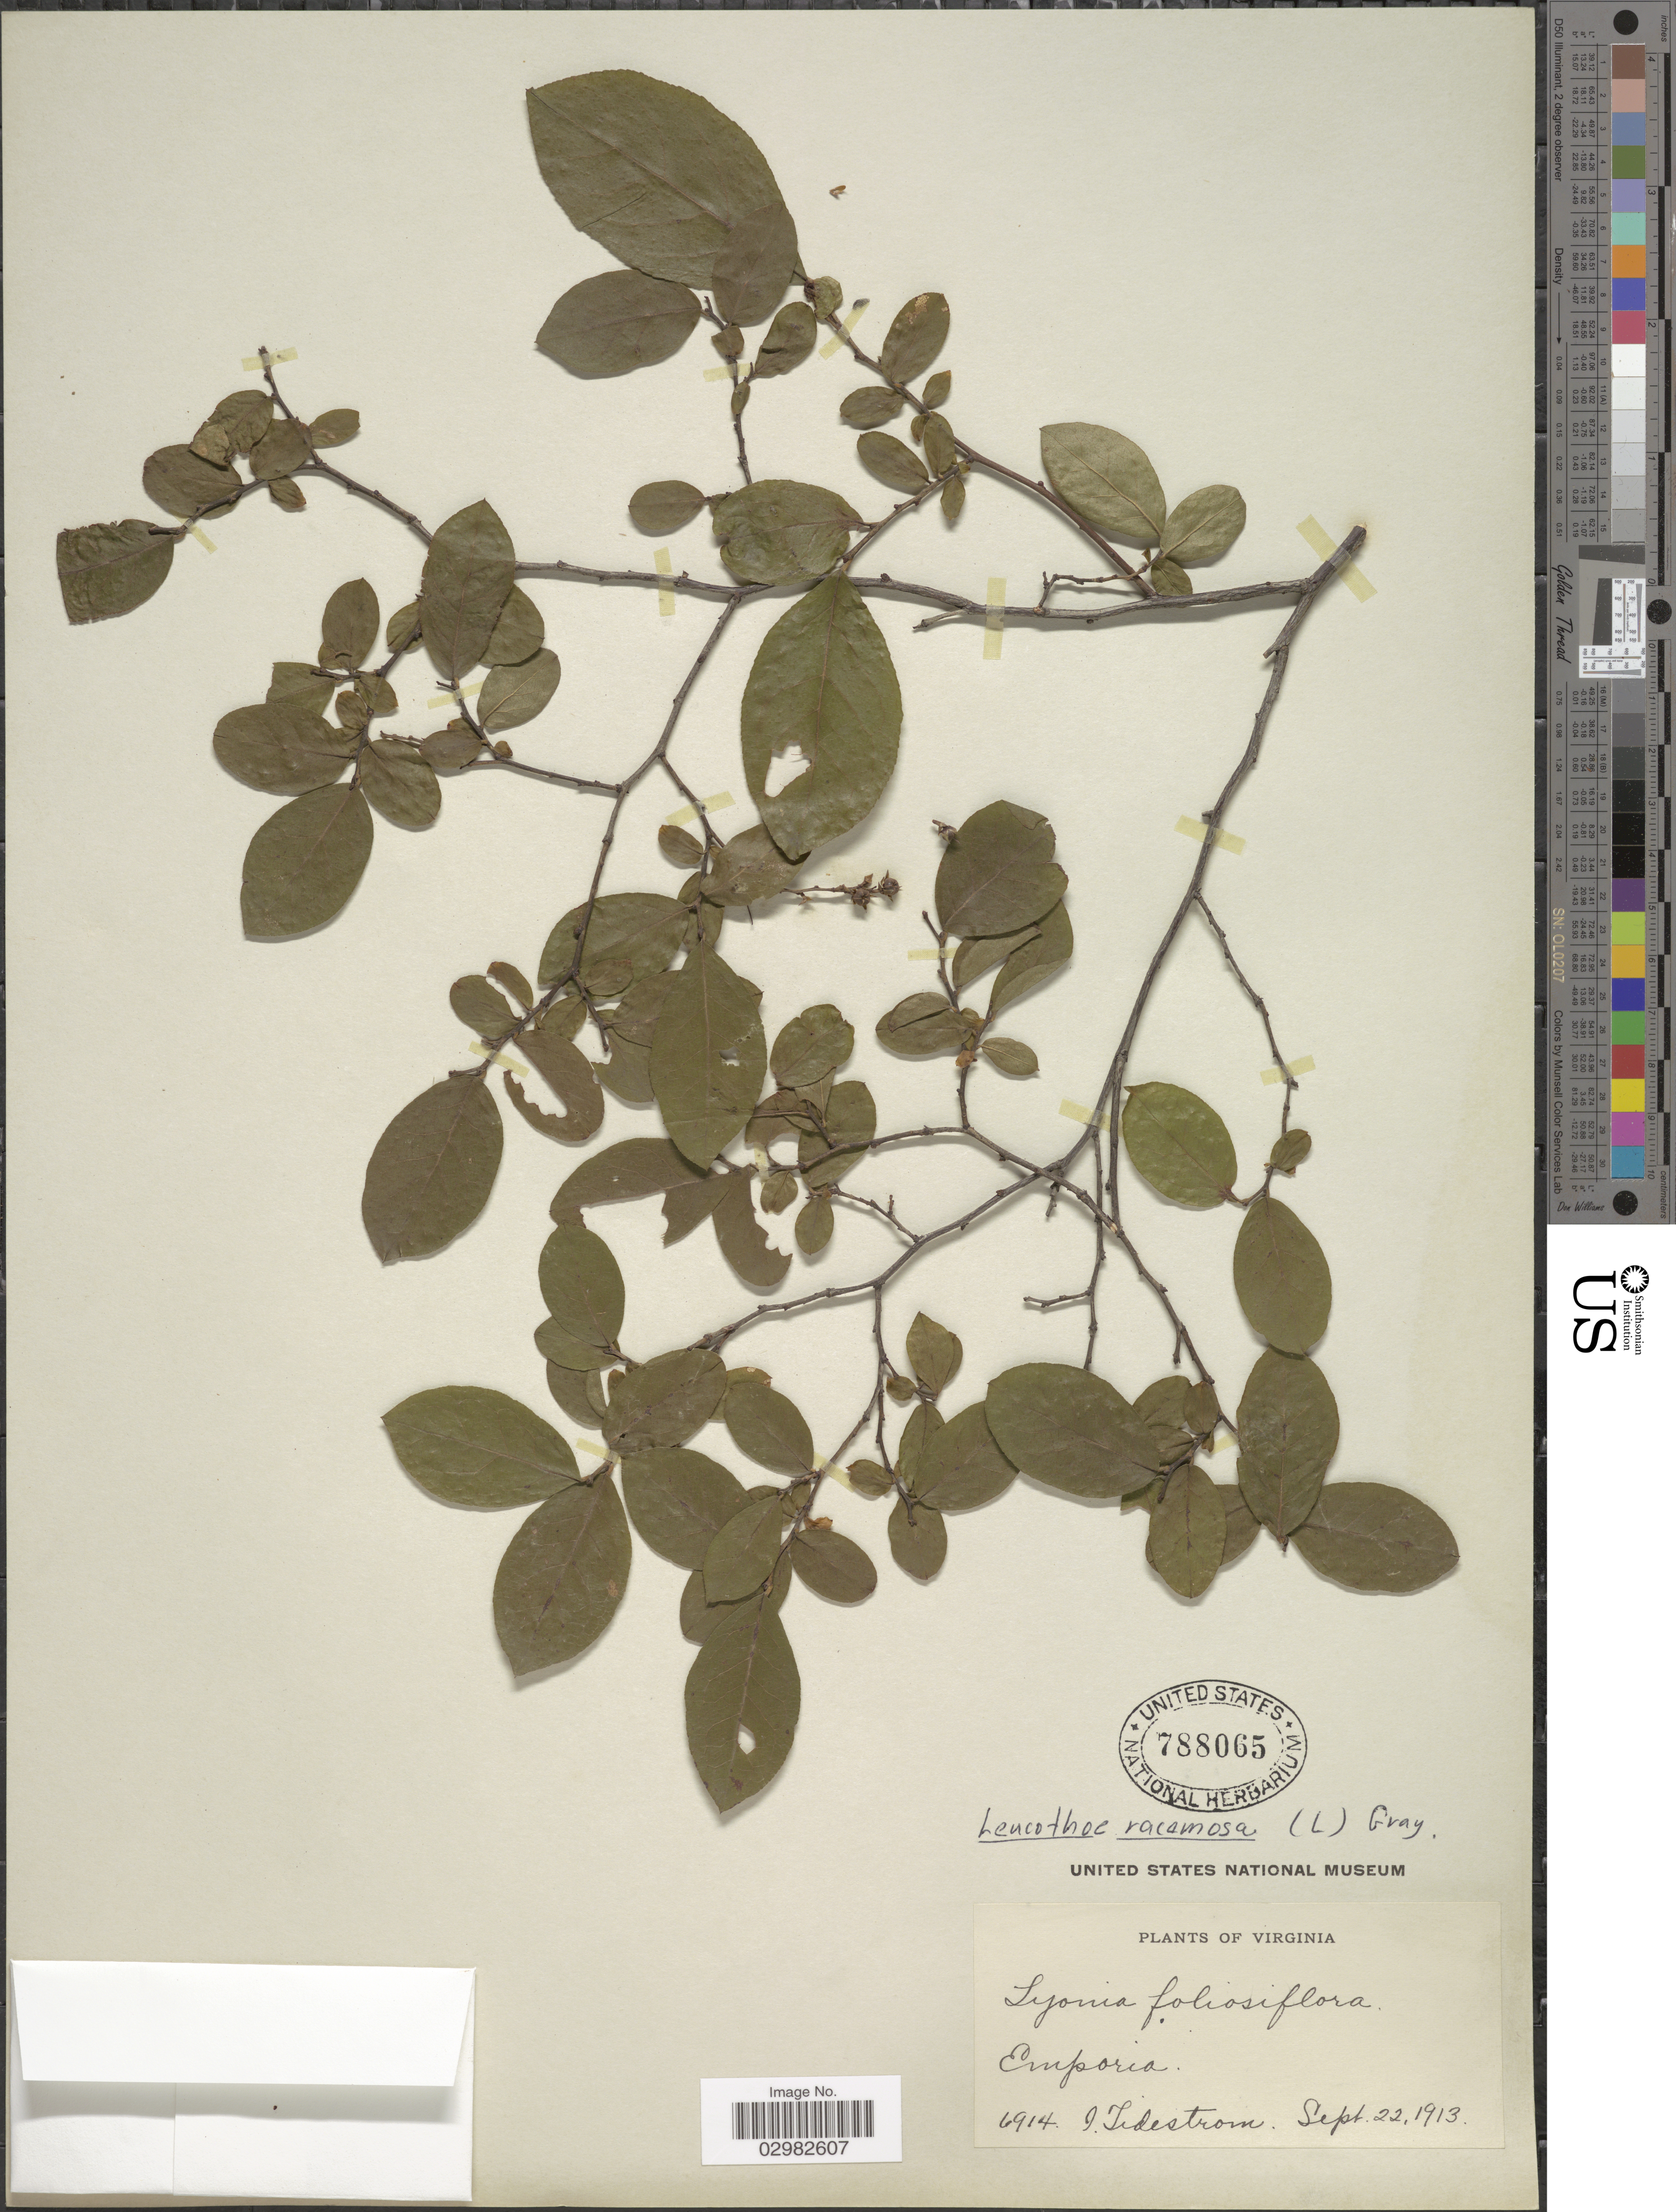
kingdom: Plantae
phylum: Tracheophyta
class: Magnoliopsida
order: Ericales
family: Ericaceae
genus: Leucothoe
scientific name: Leucothoë racemosa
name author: (L.) A. Gray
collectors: I. F. Tidestrom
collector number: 6914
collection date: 1913-09-22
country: United States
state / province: Virginia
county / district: City of Emporia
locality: Emporia.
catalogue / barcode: US 788065